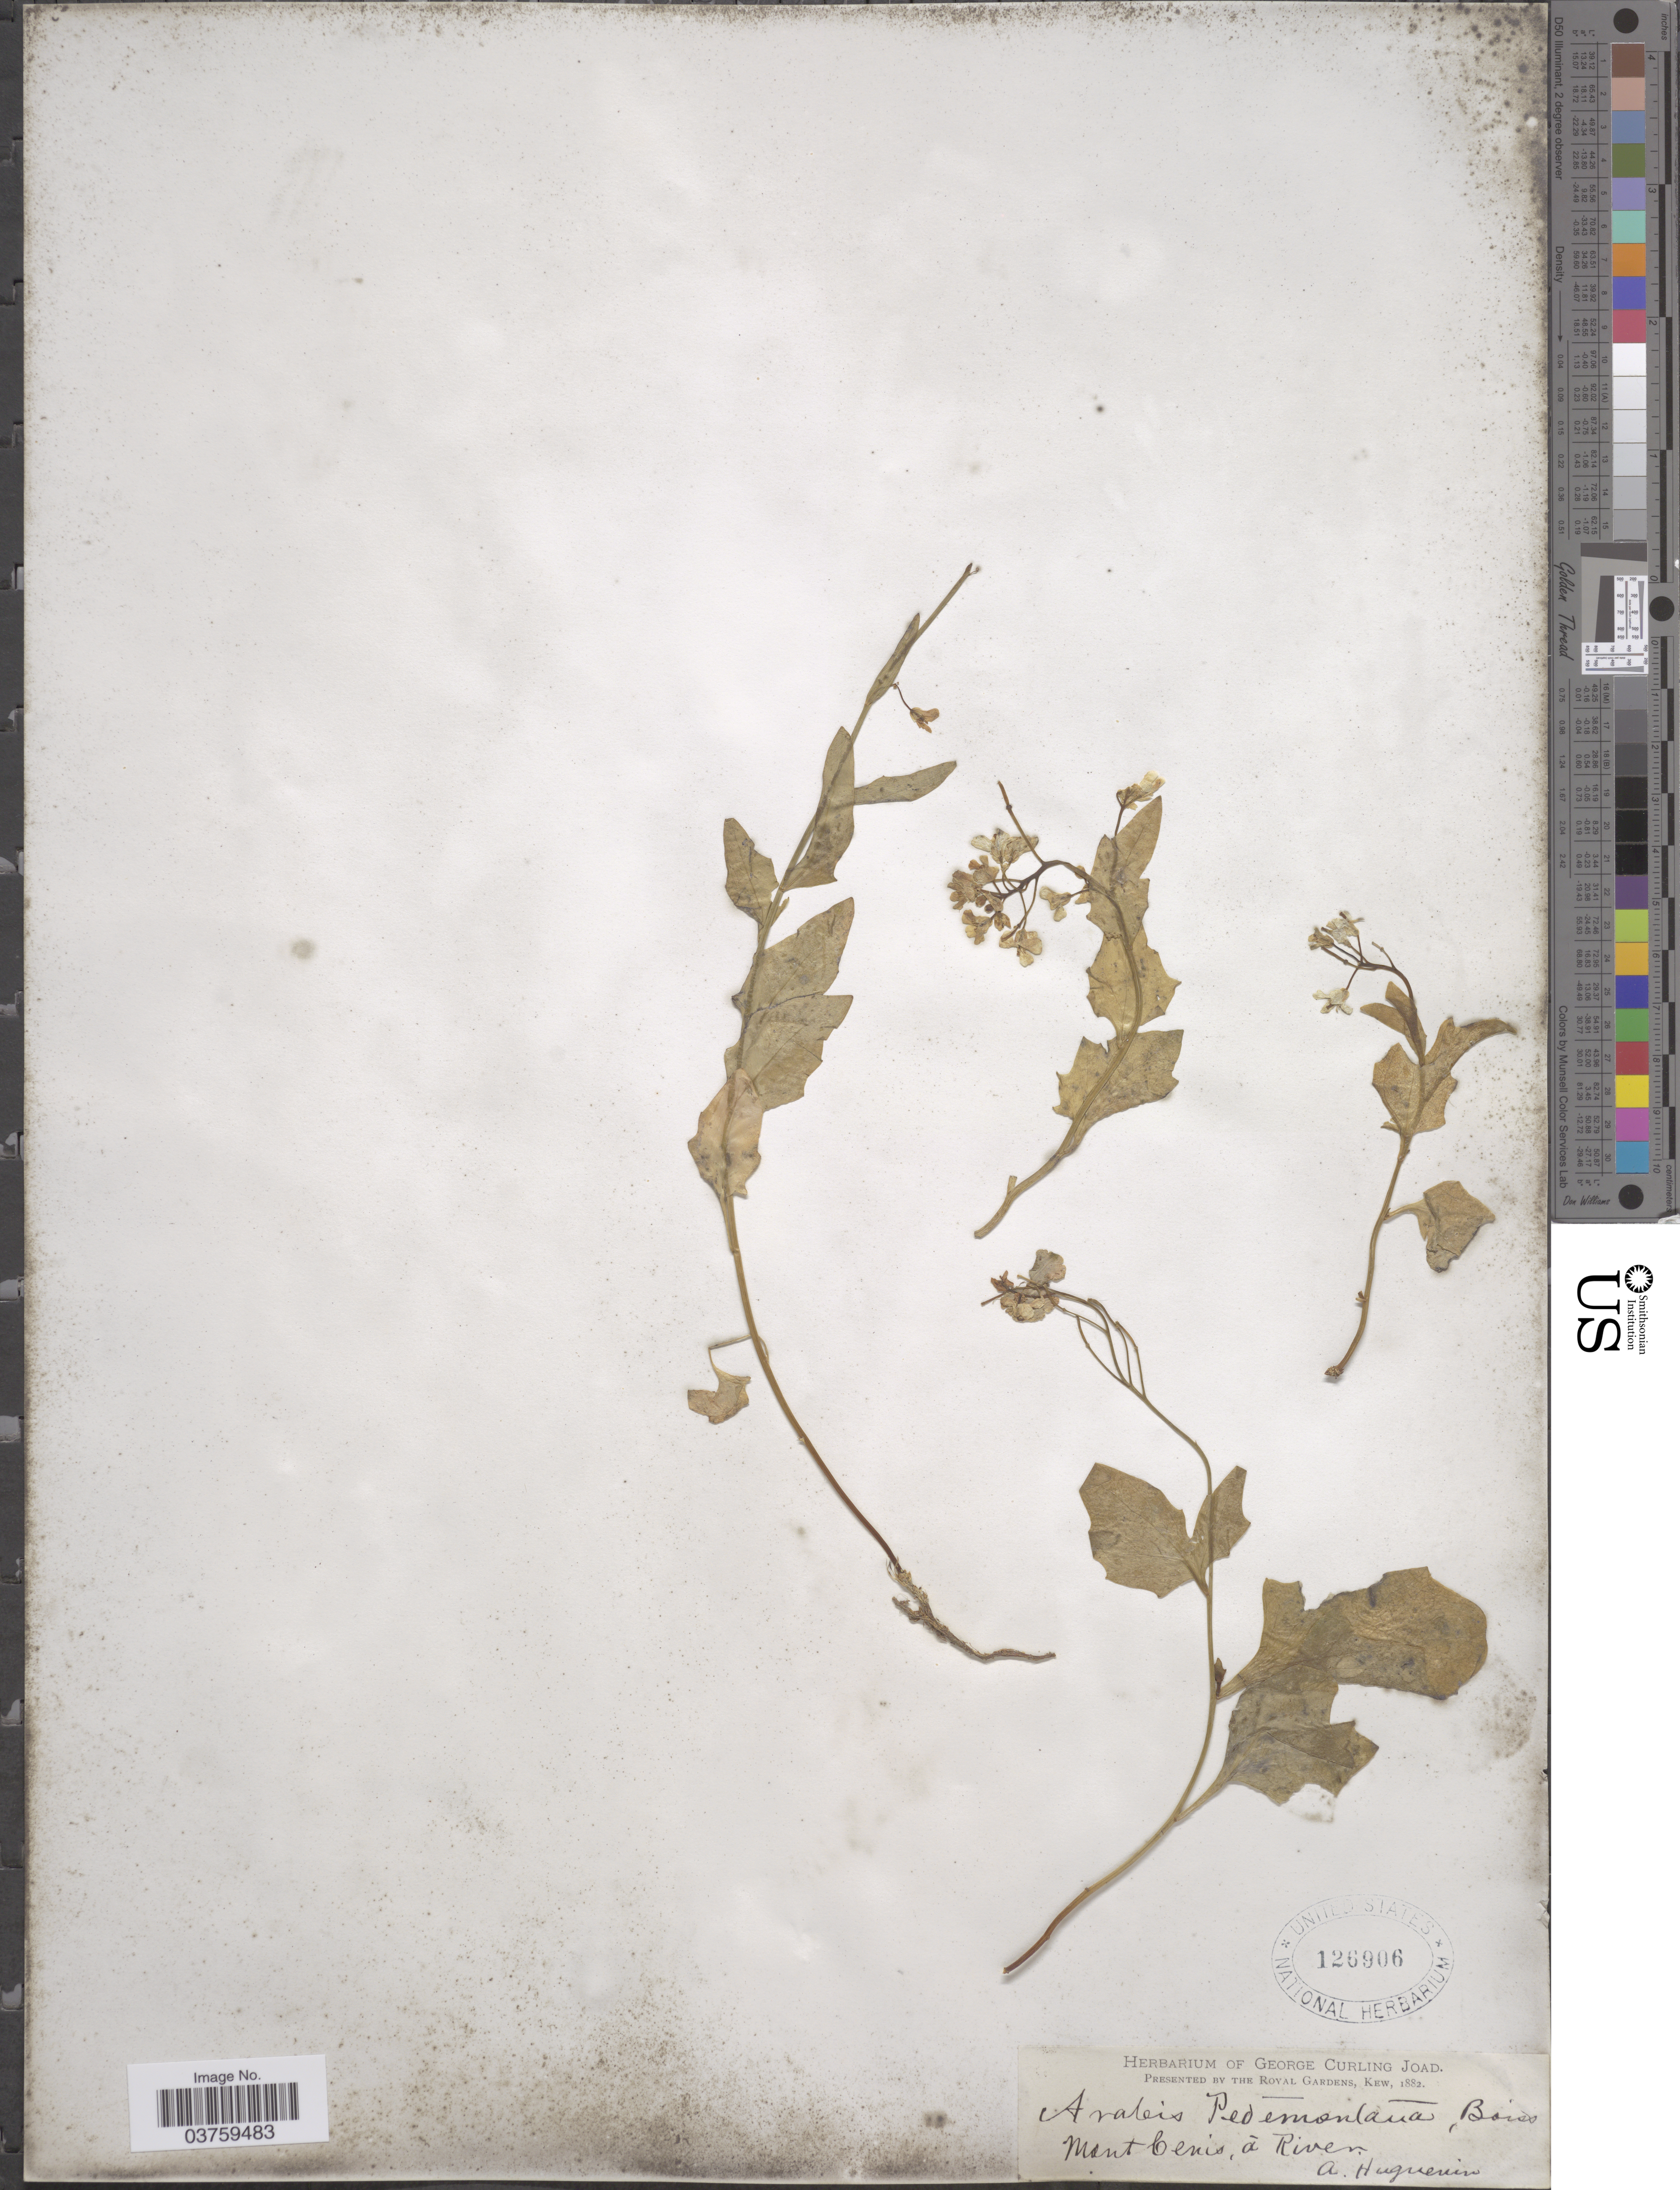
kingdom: Plantae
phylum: Tracheophyta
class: Magnoliopsida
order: Brassicales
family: Brassicaceae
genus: Arabis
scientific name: Arabis pedemontana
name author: Boiss.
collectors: A. Huguenin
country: France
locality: Mont Cenis, á River.*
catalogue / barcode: US 126906